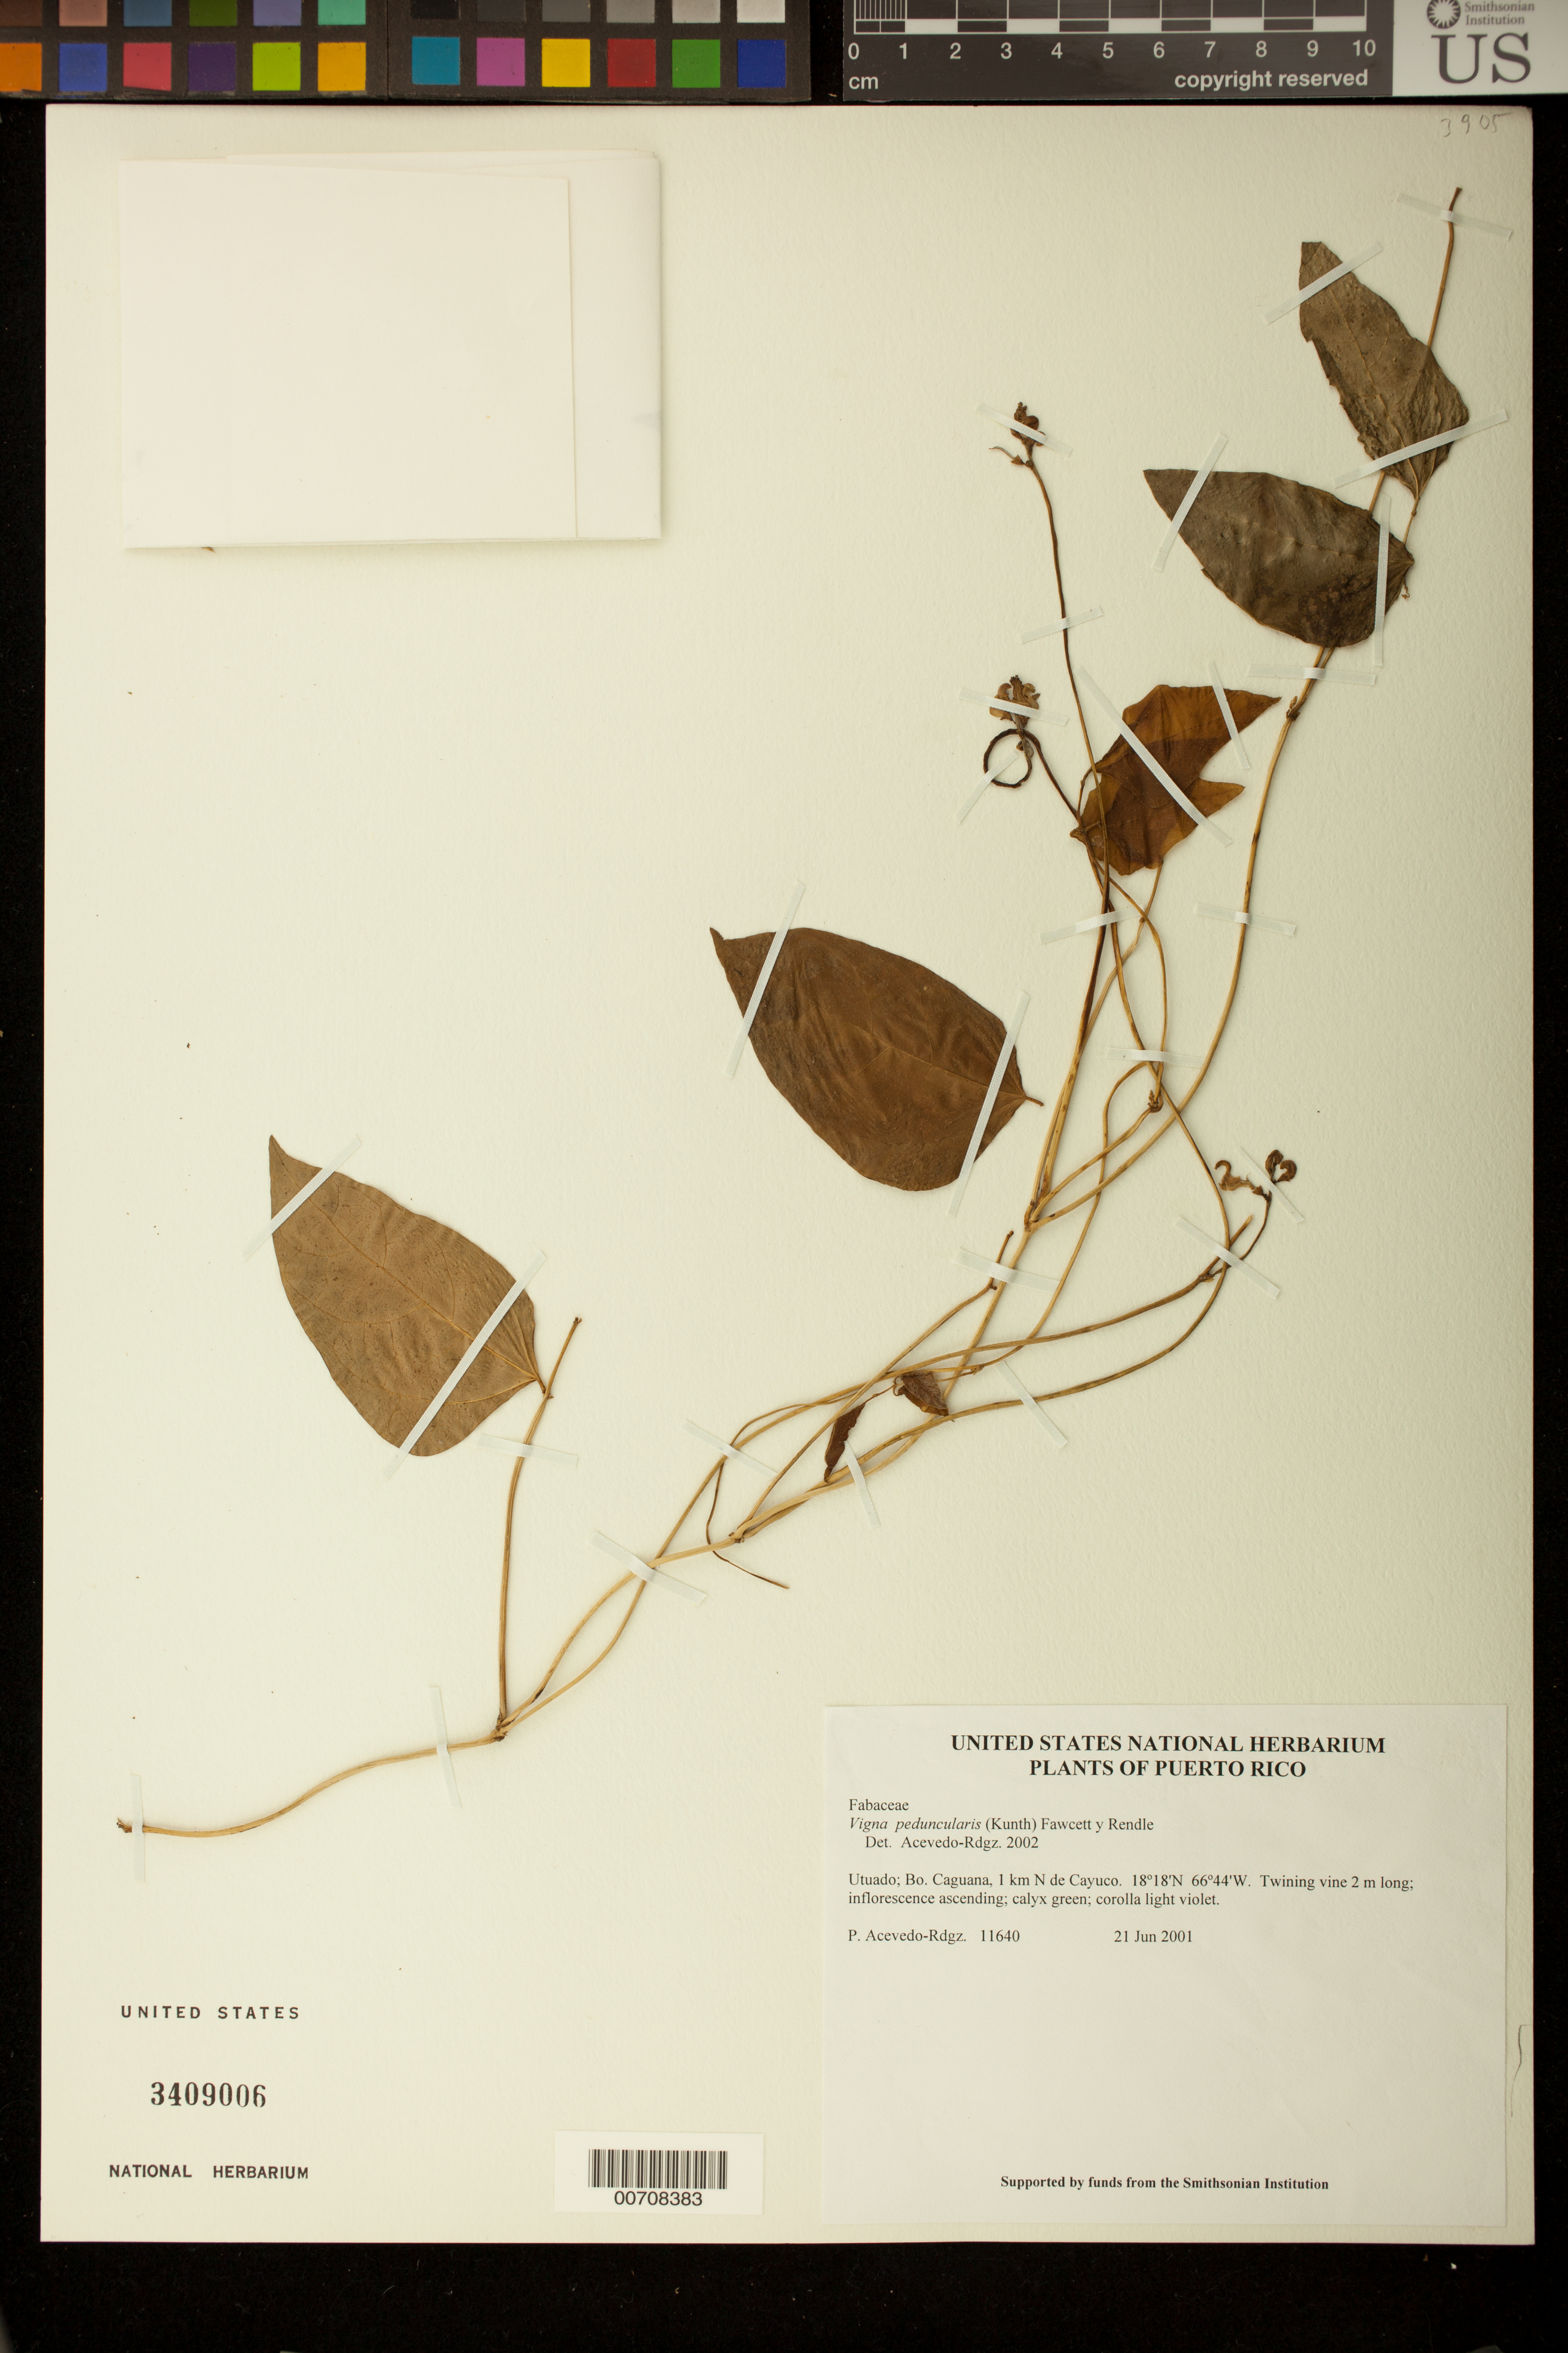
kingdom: Plantae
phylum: Tracheophyta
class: Magnoliopsida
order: Fabales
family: Fabaceae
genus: Ancistrotropis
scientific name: Ancistrotropis peduncularis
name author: (Fawc. & Rendle) A. Delgado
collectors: P. Acevedo-Rodr.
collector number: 11640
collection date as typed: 21 Jun 2001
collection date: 2001-06-21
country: Puerto Rico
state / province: Utuado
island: Puerto Rico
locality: Utuado; Bo. Caguana, 1 km N de Cayuco.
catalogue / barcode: US 3409006